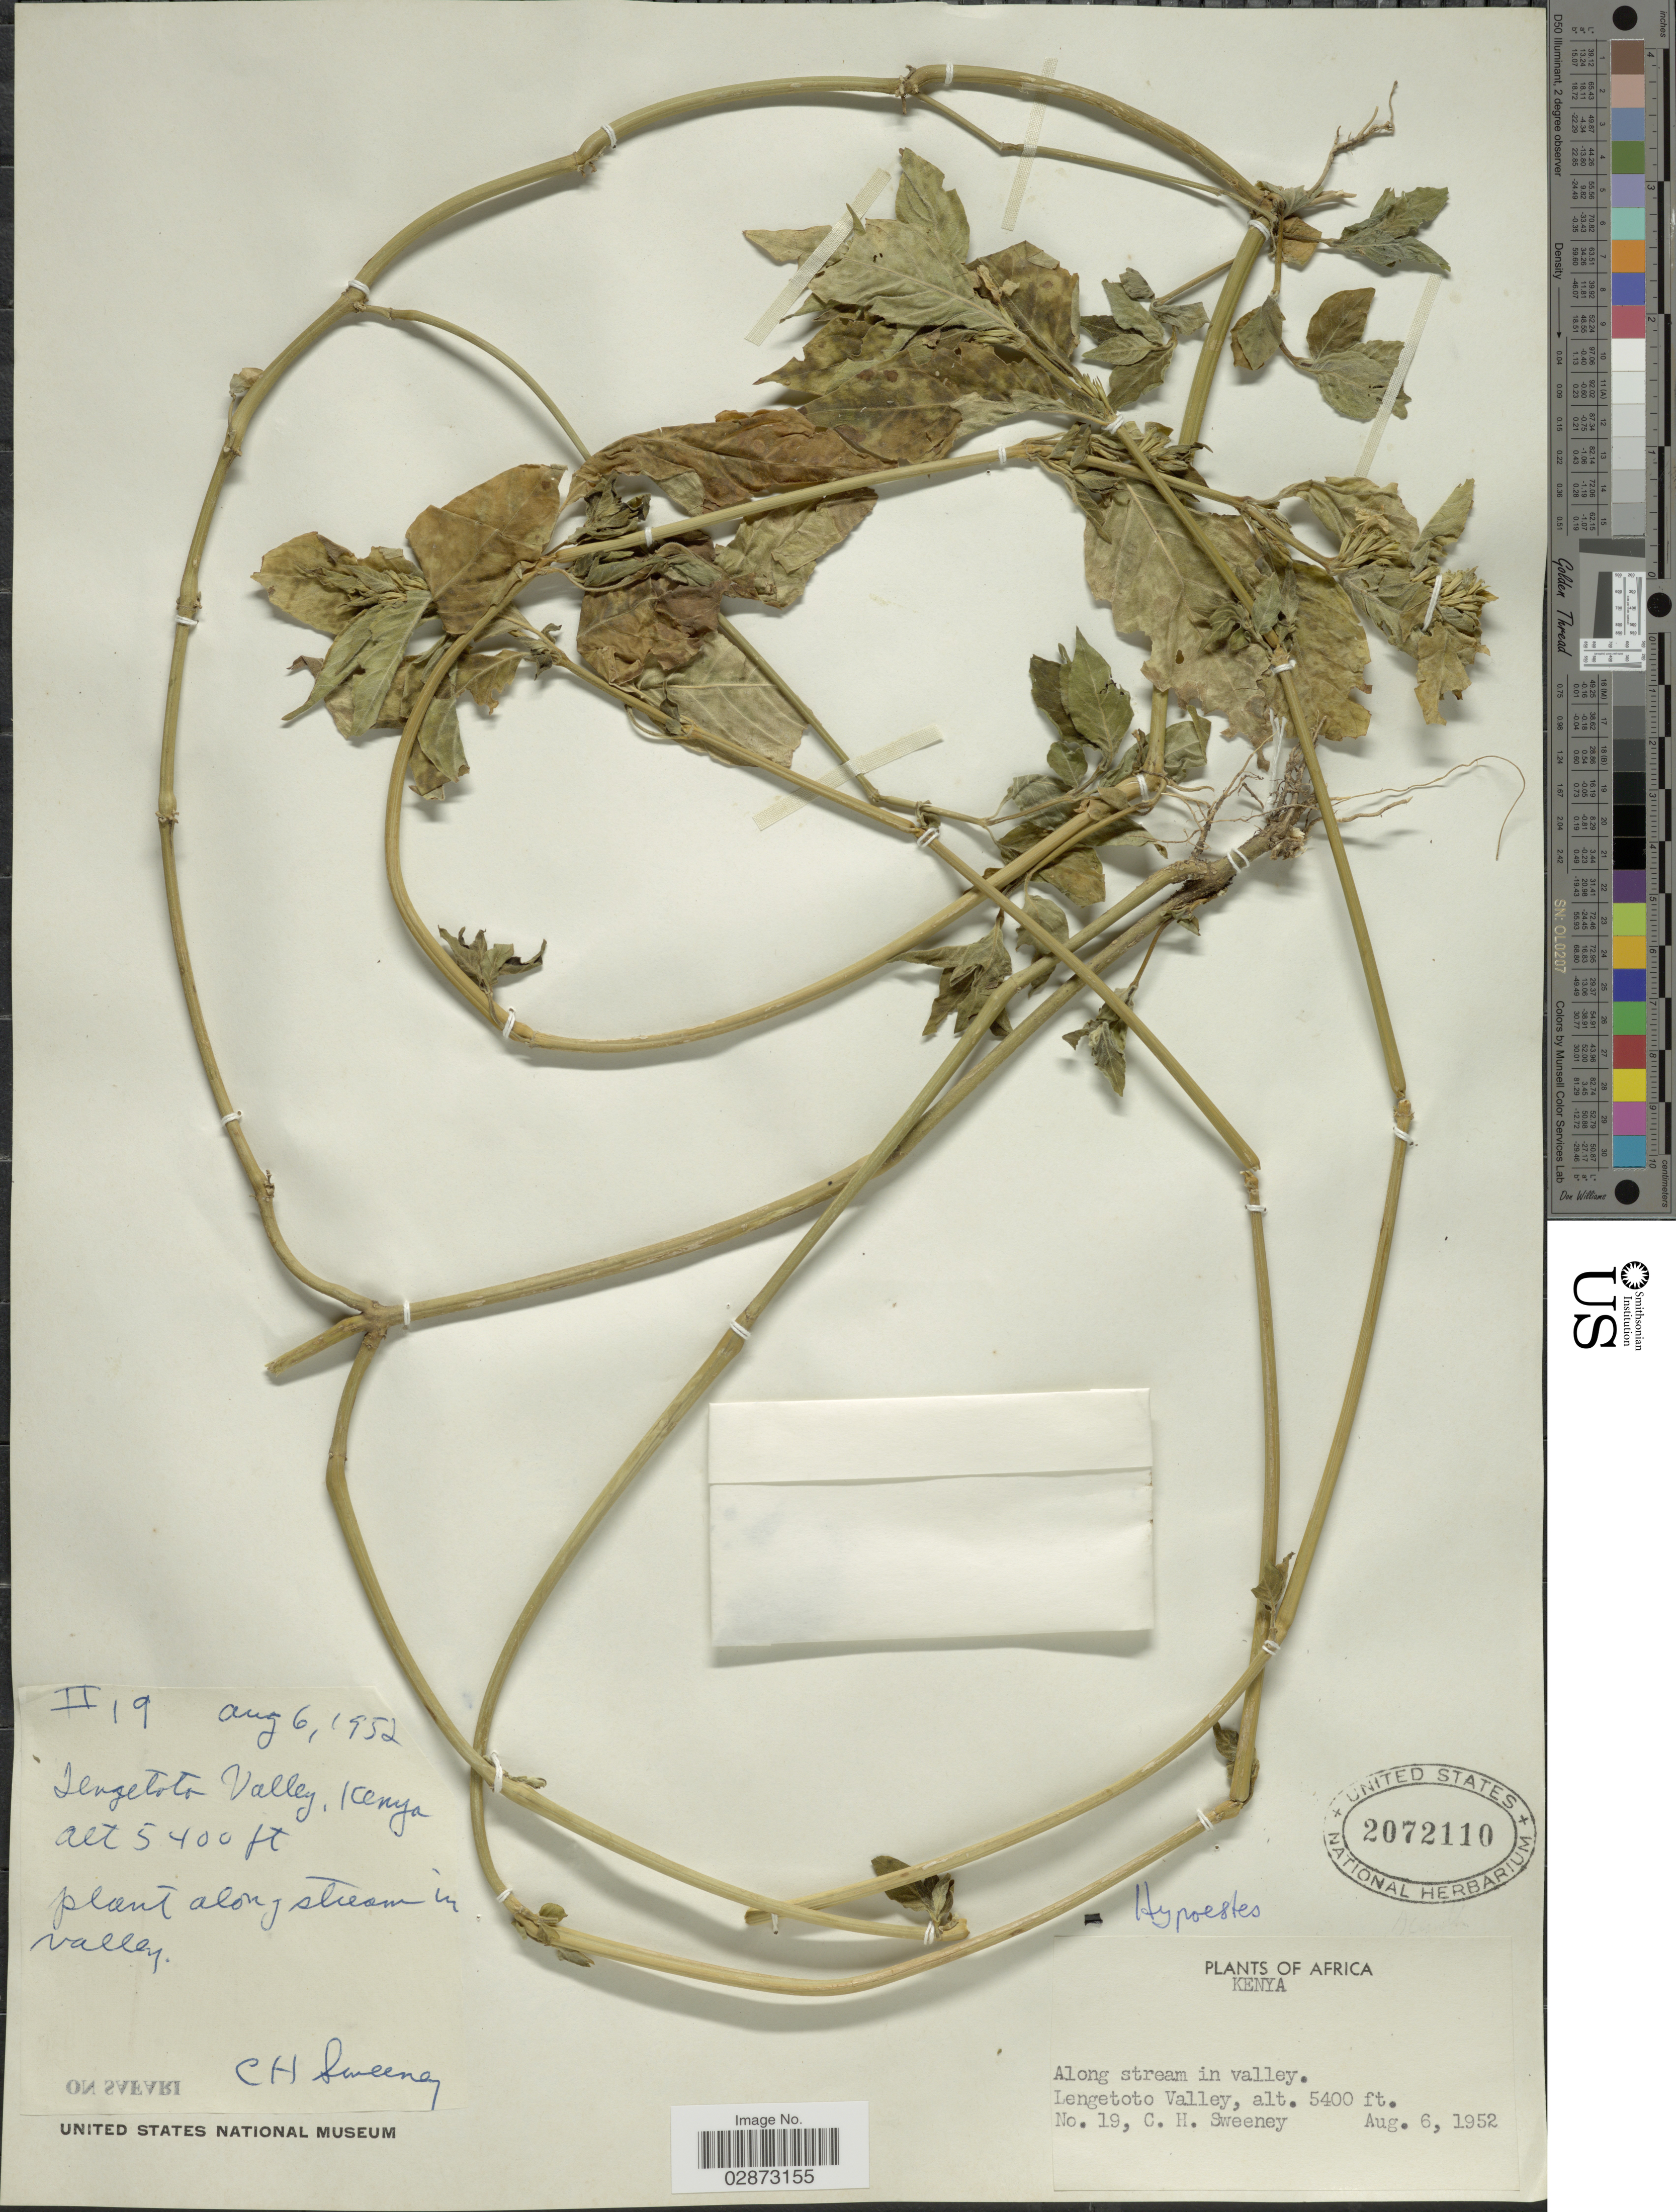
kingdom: Plantae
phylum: Tracheophyta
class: Magnoliopsida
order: Lamiales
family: Acanthaceae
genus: Hypoestes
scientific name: Hypoestes sp.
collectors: C. Sweeney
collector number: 19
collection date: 1952-08-06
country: Kenya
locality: Lengetoto Valley.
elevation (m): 1646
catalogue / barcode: US 2072110